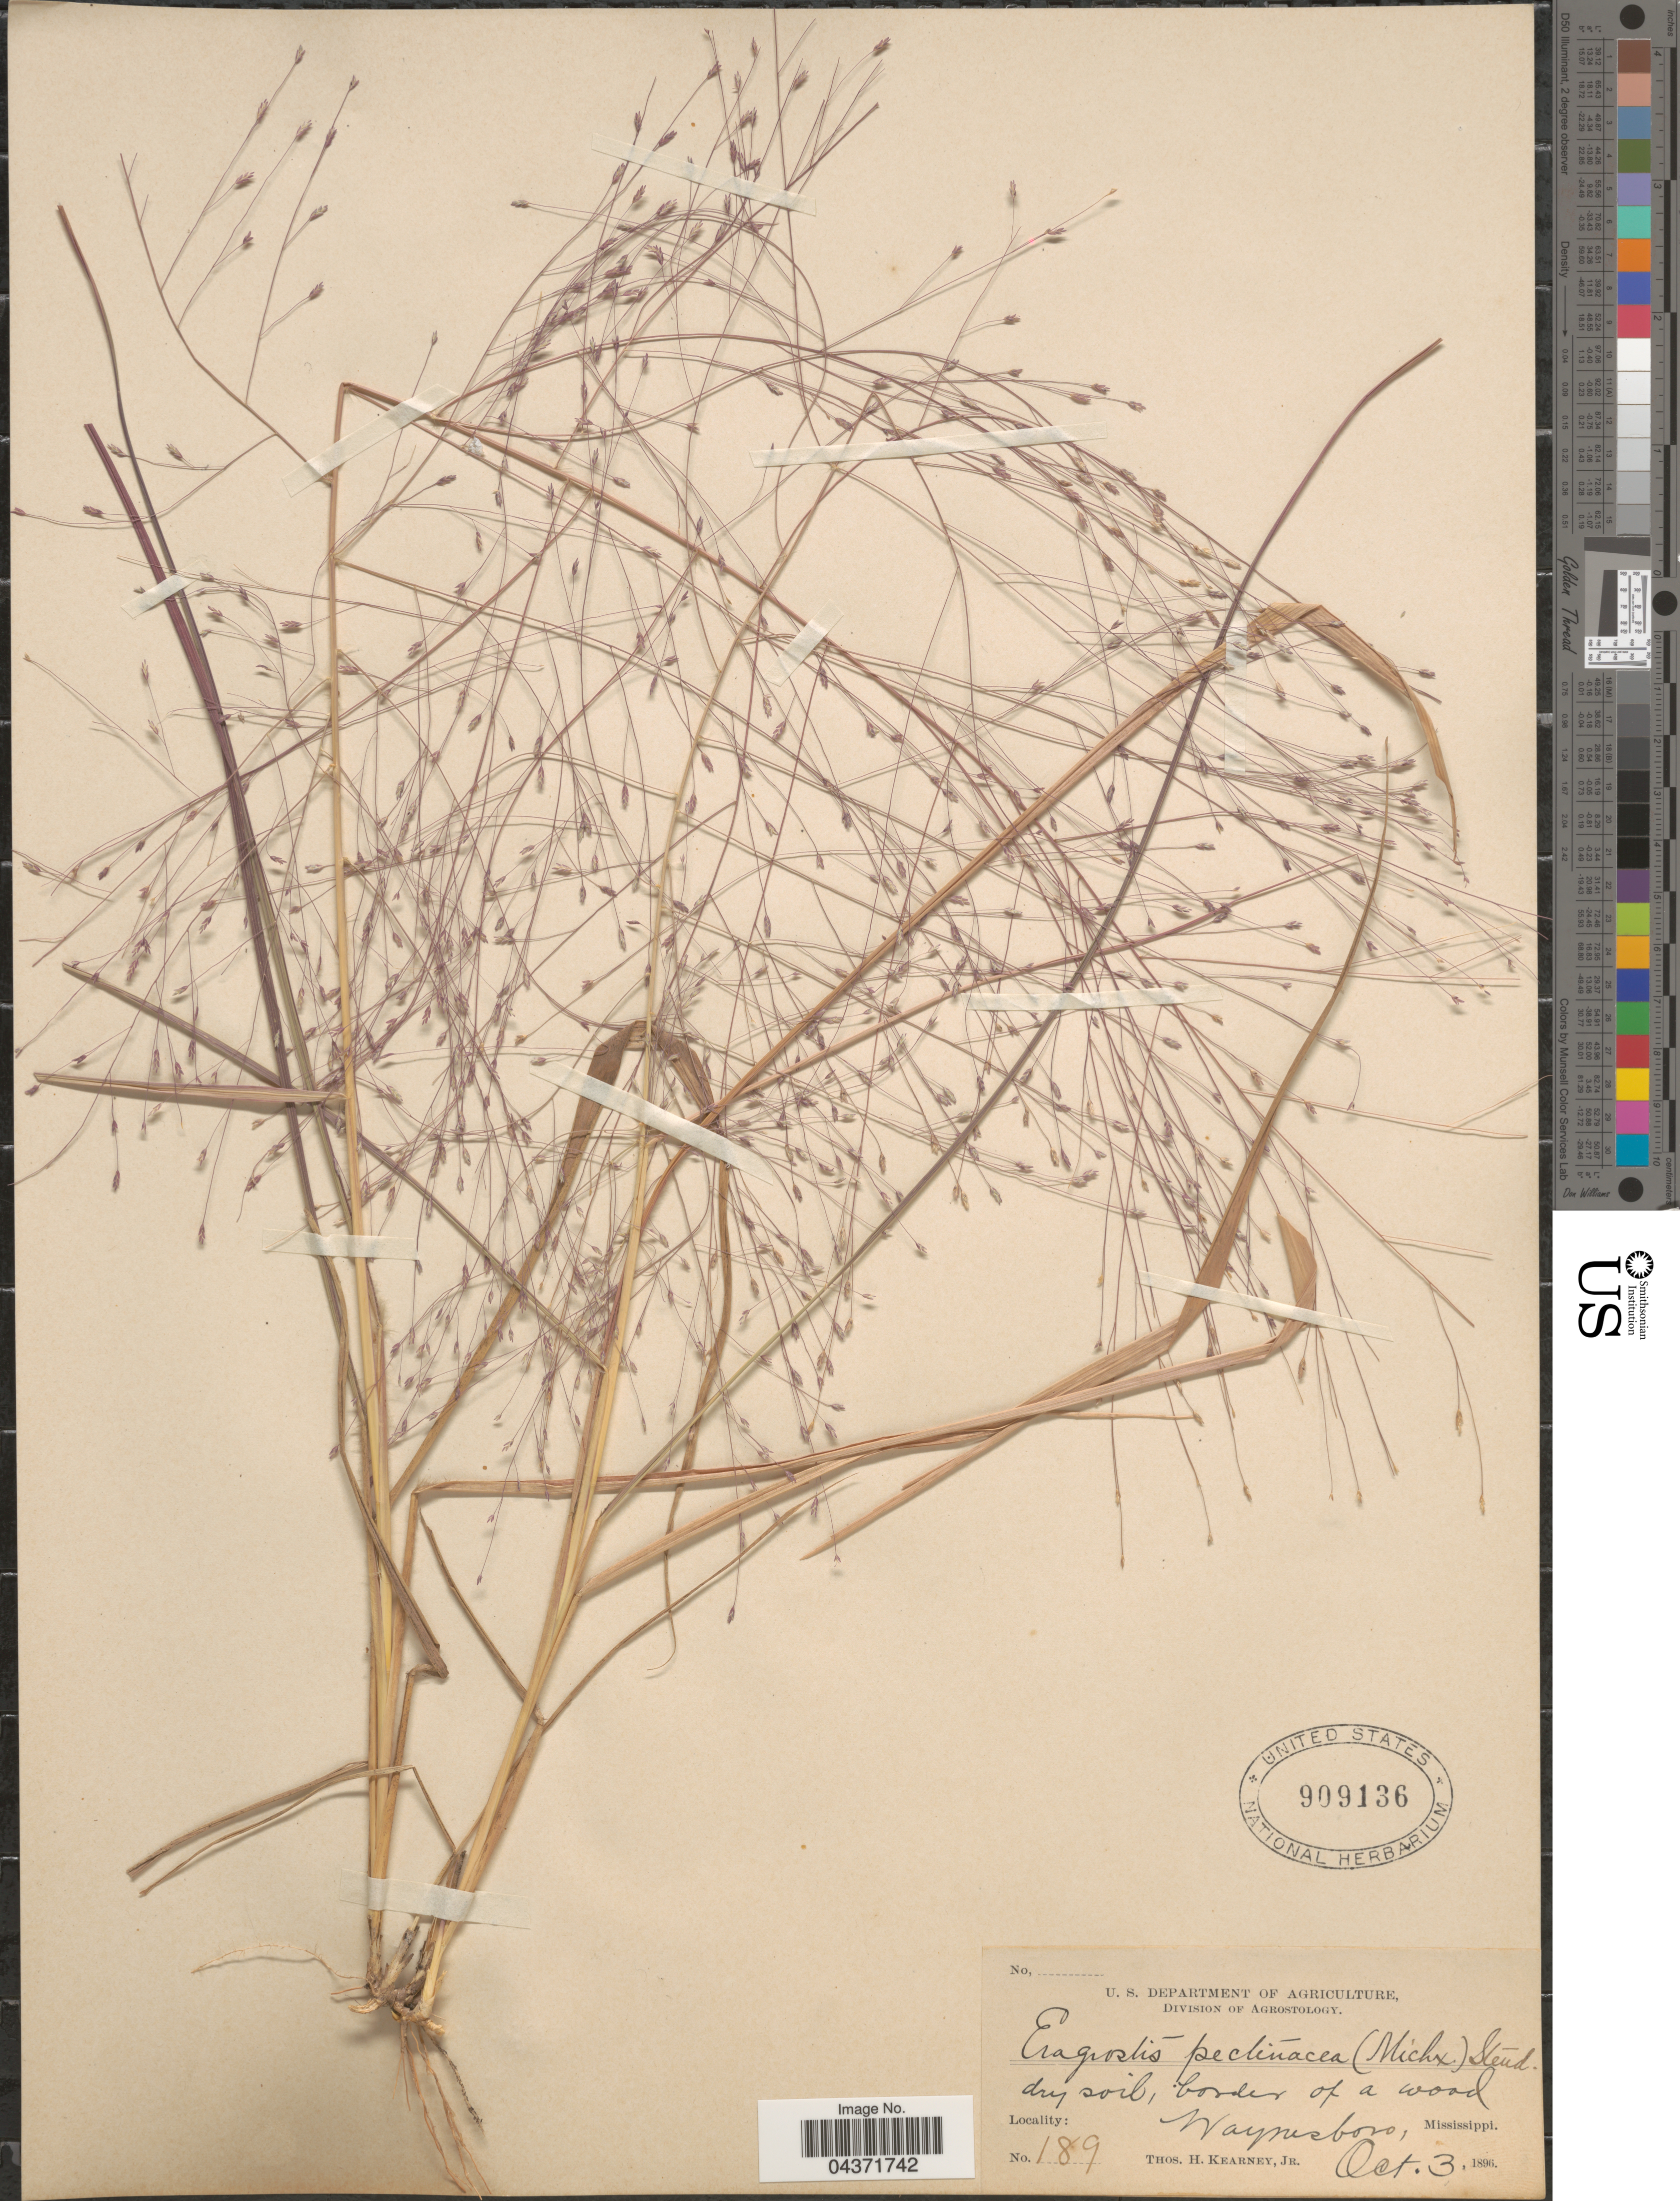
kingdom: Plantae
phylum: Tracheophyta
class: Liliopsida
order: Poales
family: Poaceae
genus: Eragrostis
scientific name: Eragrostis spectabilis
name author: (Pursh) Steud.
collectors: T. H. Kearney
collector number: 189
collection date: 1896-10-03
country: United States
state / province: Mississippi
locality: Waynesboro.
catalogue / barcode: US 909136